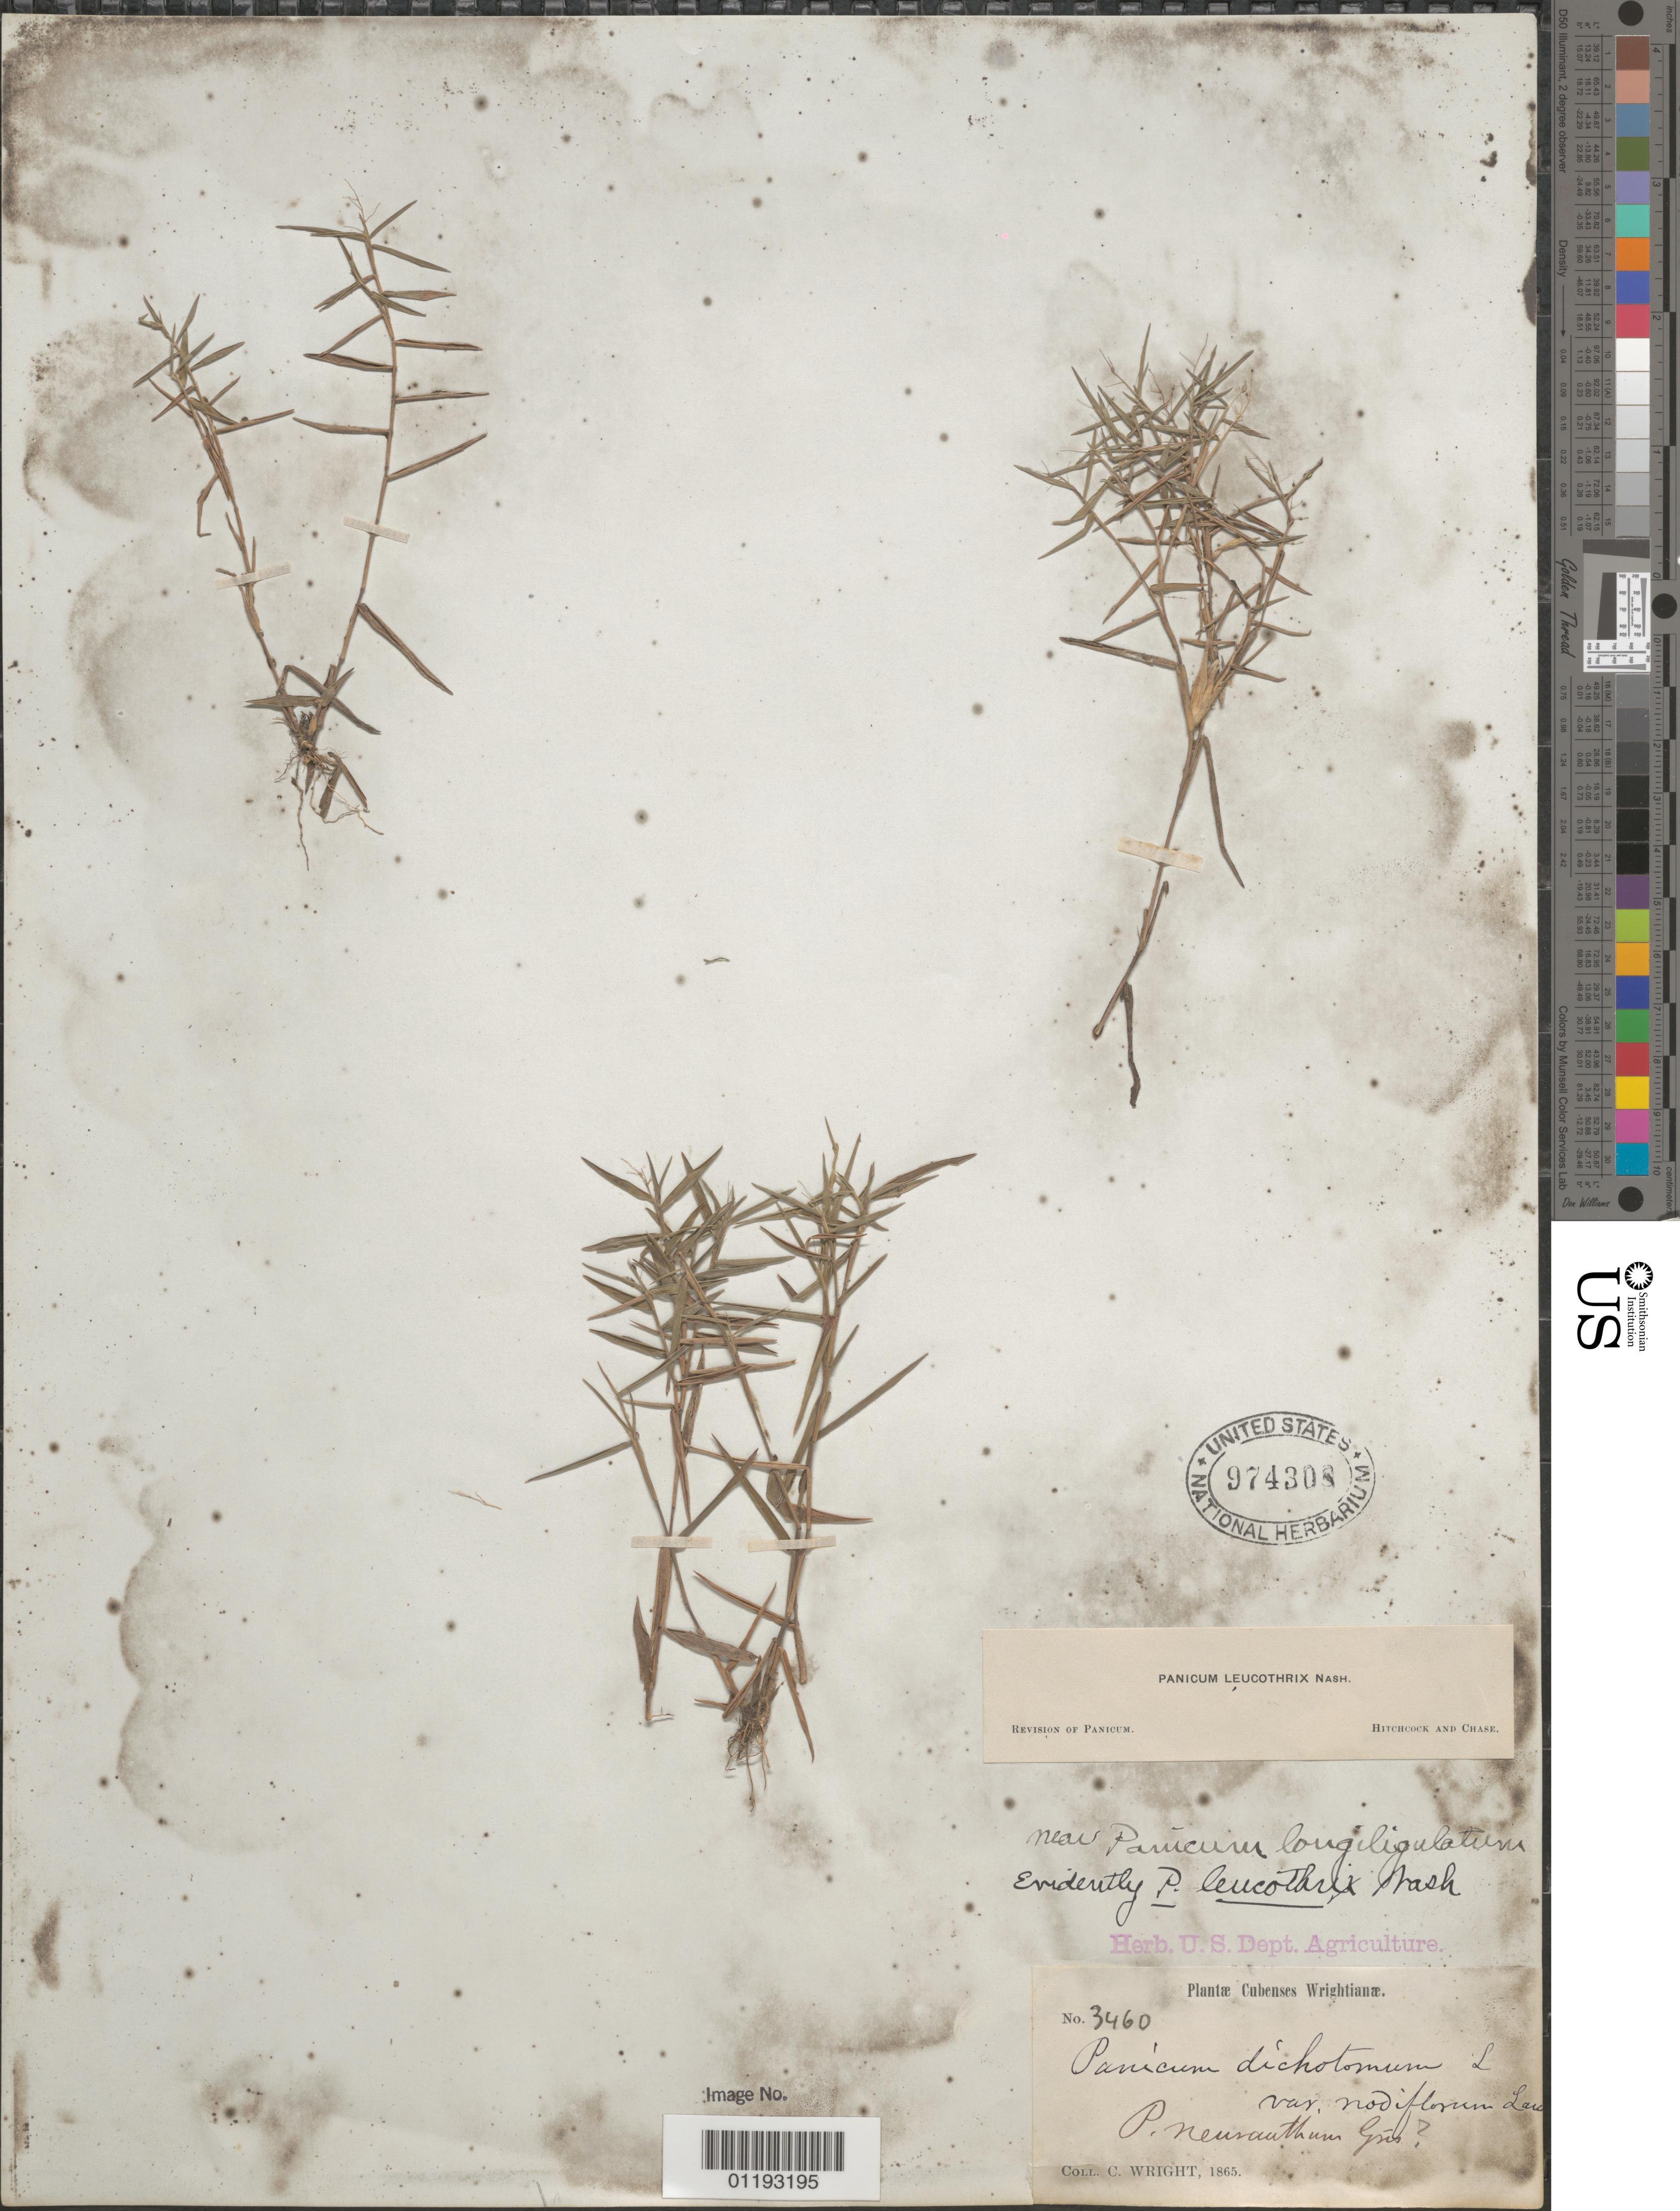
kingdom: Plantae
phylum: Tracheophyta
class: Liliopsida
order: Poales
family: Poaceae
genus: Panicum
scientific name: Panicum leucothrix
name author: Nash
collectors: C. Wright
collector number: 3460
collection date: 1865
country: Cuba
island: Greater Antilles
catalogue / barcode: US 974308